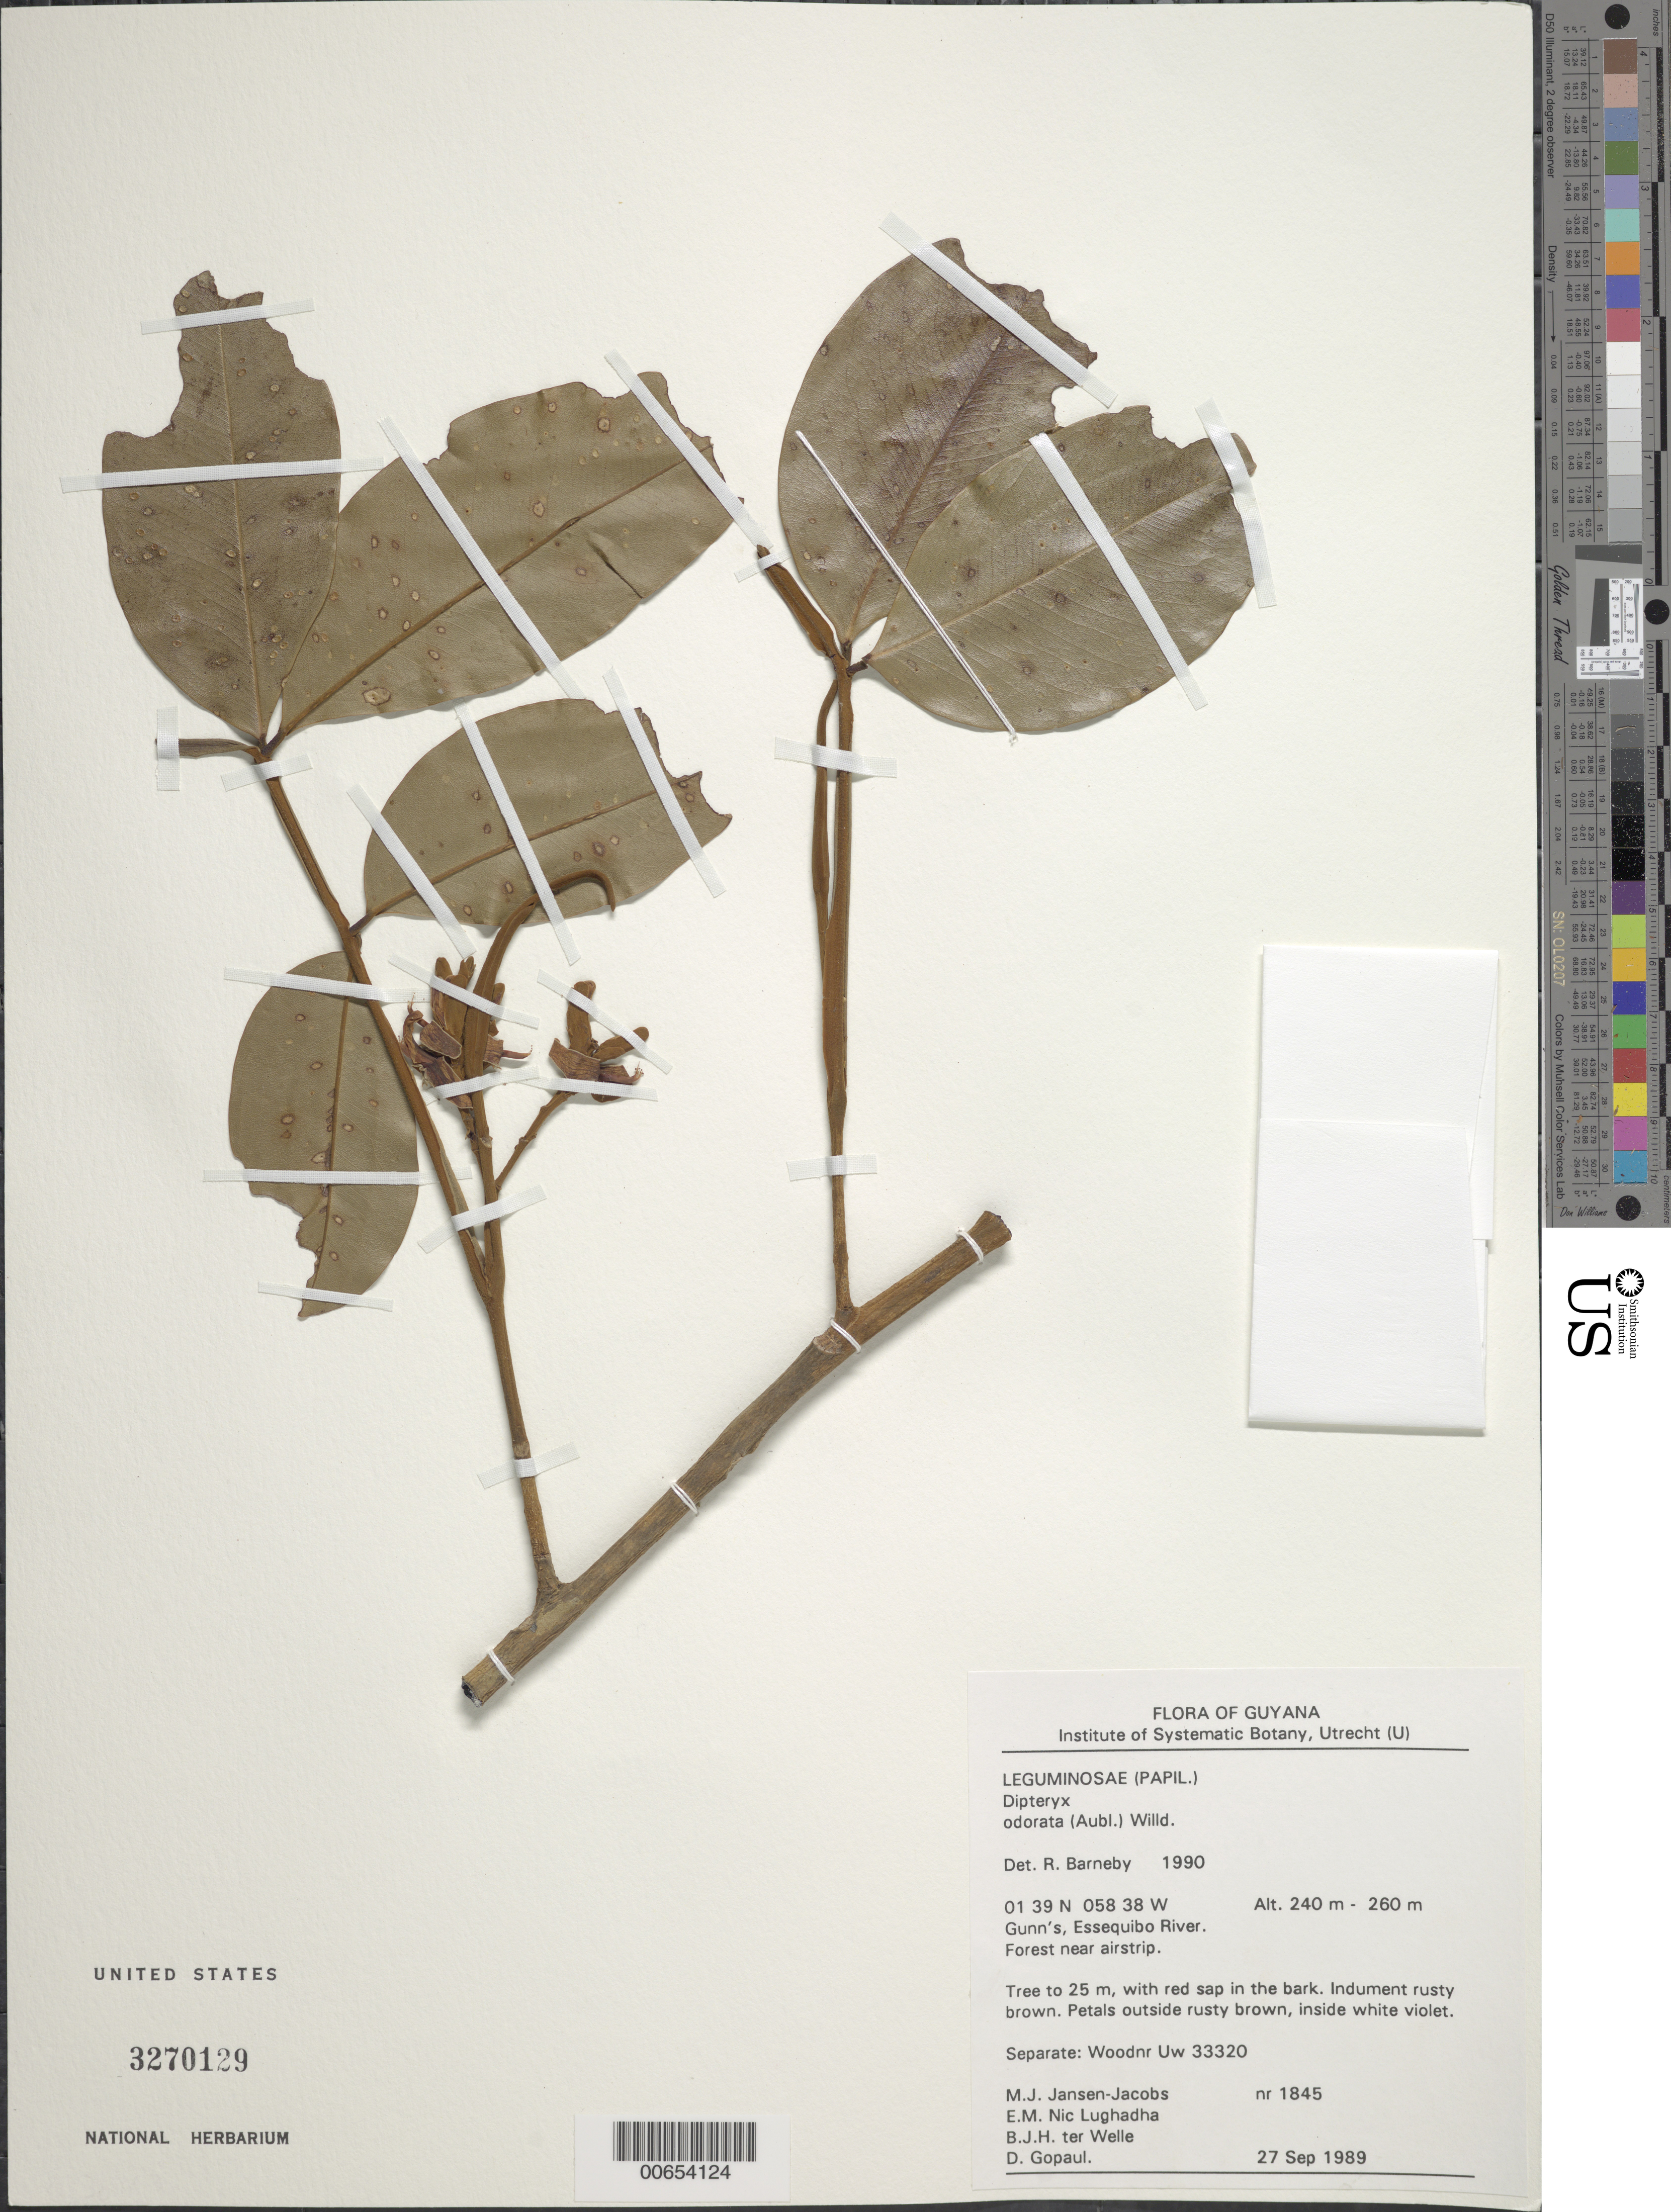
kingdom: Plantae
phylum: Tracheophyta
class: Magnoliopsida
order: Fabales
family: Fabaceae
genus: Dipteryx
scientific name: Dipteryx odorata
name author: (Aubl.) Willd.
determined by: Barneby, Rupert C., (NY)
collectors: M. J. Jansen-Jacobs, E. Nic Lughadha, B. Welle & D. Gopaul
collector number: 1845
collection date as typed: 27-Sep-89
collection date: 1989-09-27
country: Guyana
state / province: U. Takutu-U. Essequibo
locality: Gunn's, Essequibo River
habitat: Forest near airstrip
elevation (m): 240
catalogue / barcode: US 3270129